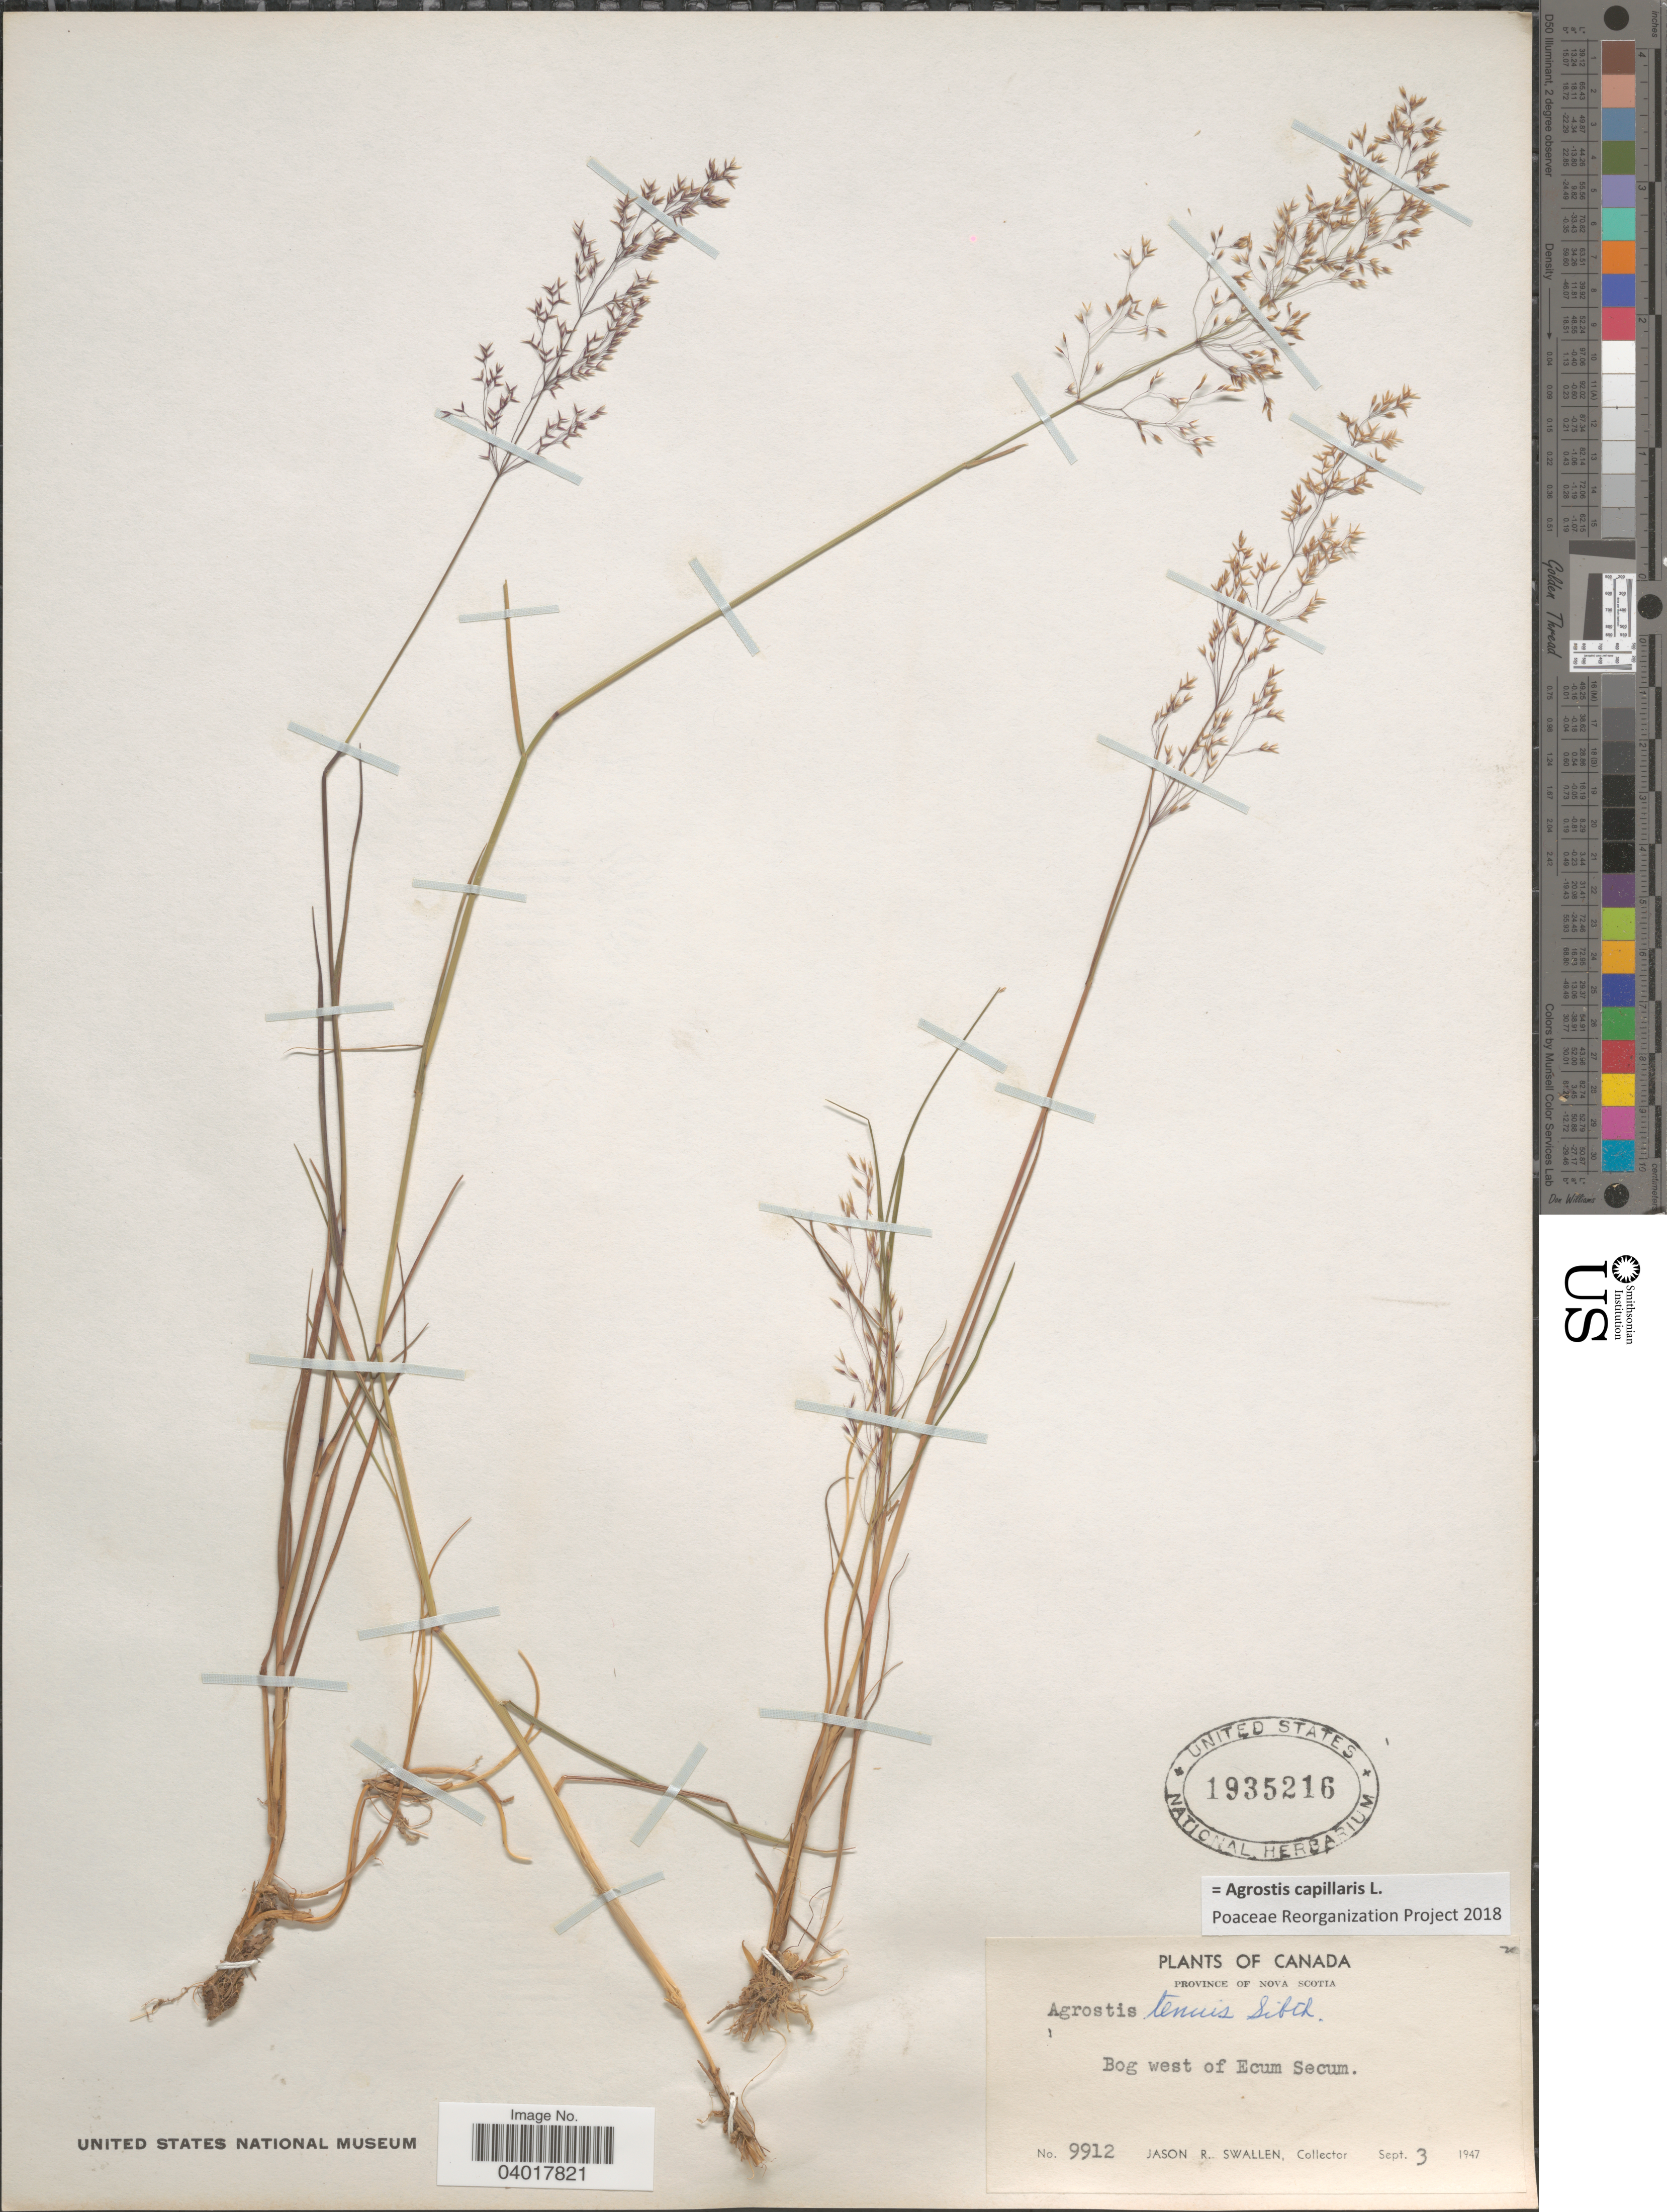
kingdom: Plantae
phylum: Tracheophyta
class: Liliopsida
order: Poales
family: Poaceae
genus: Agrostis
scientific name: Agrostis capillaris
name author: L.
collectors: J. R. Swallen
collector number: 9912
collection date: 1947-09-03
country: Canada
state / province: Nova Scotia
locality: Bog west of Ecum Secum.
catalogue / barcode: US 1935216